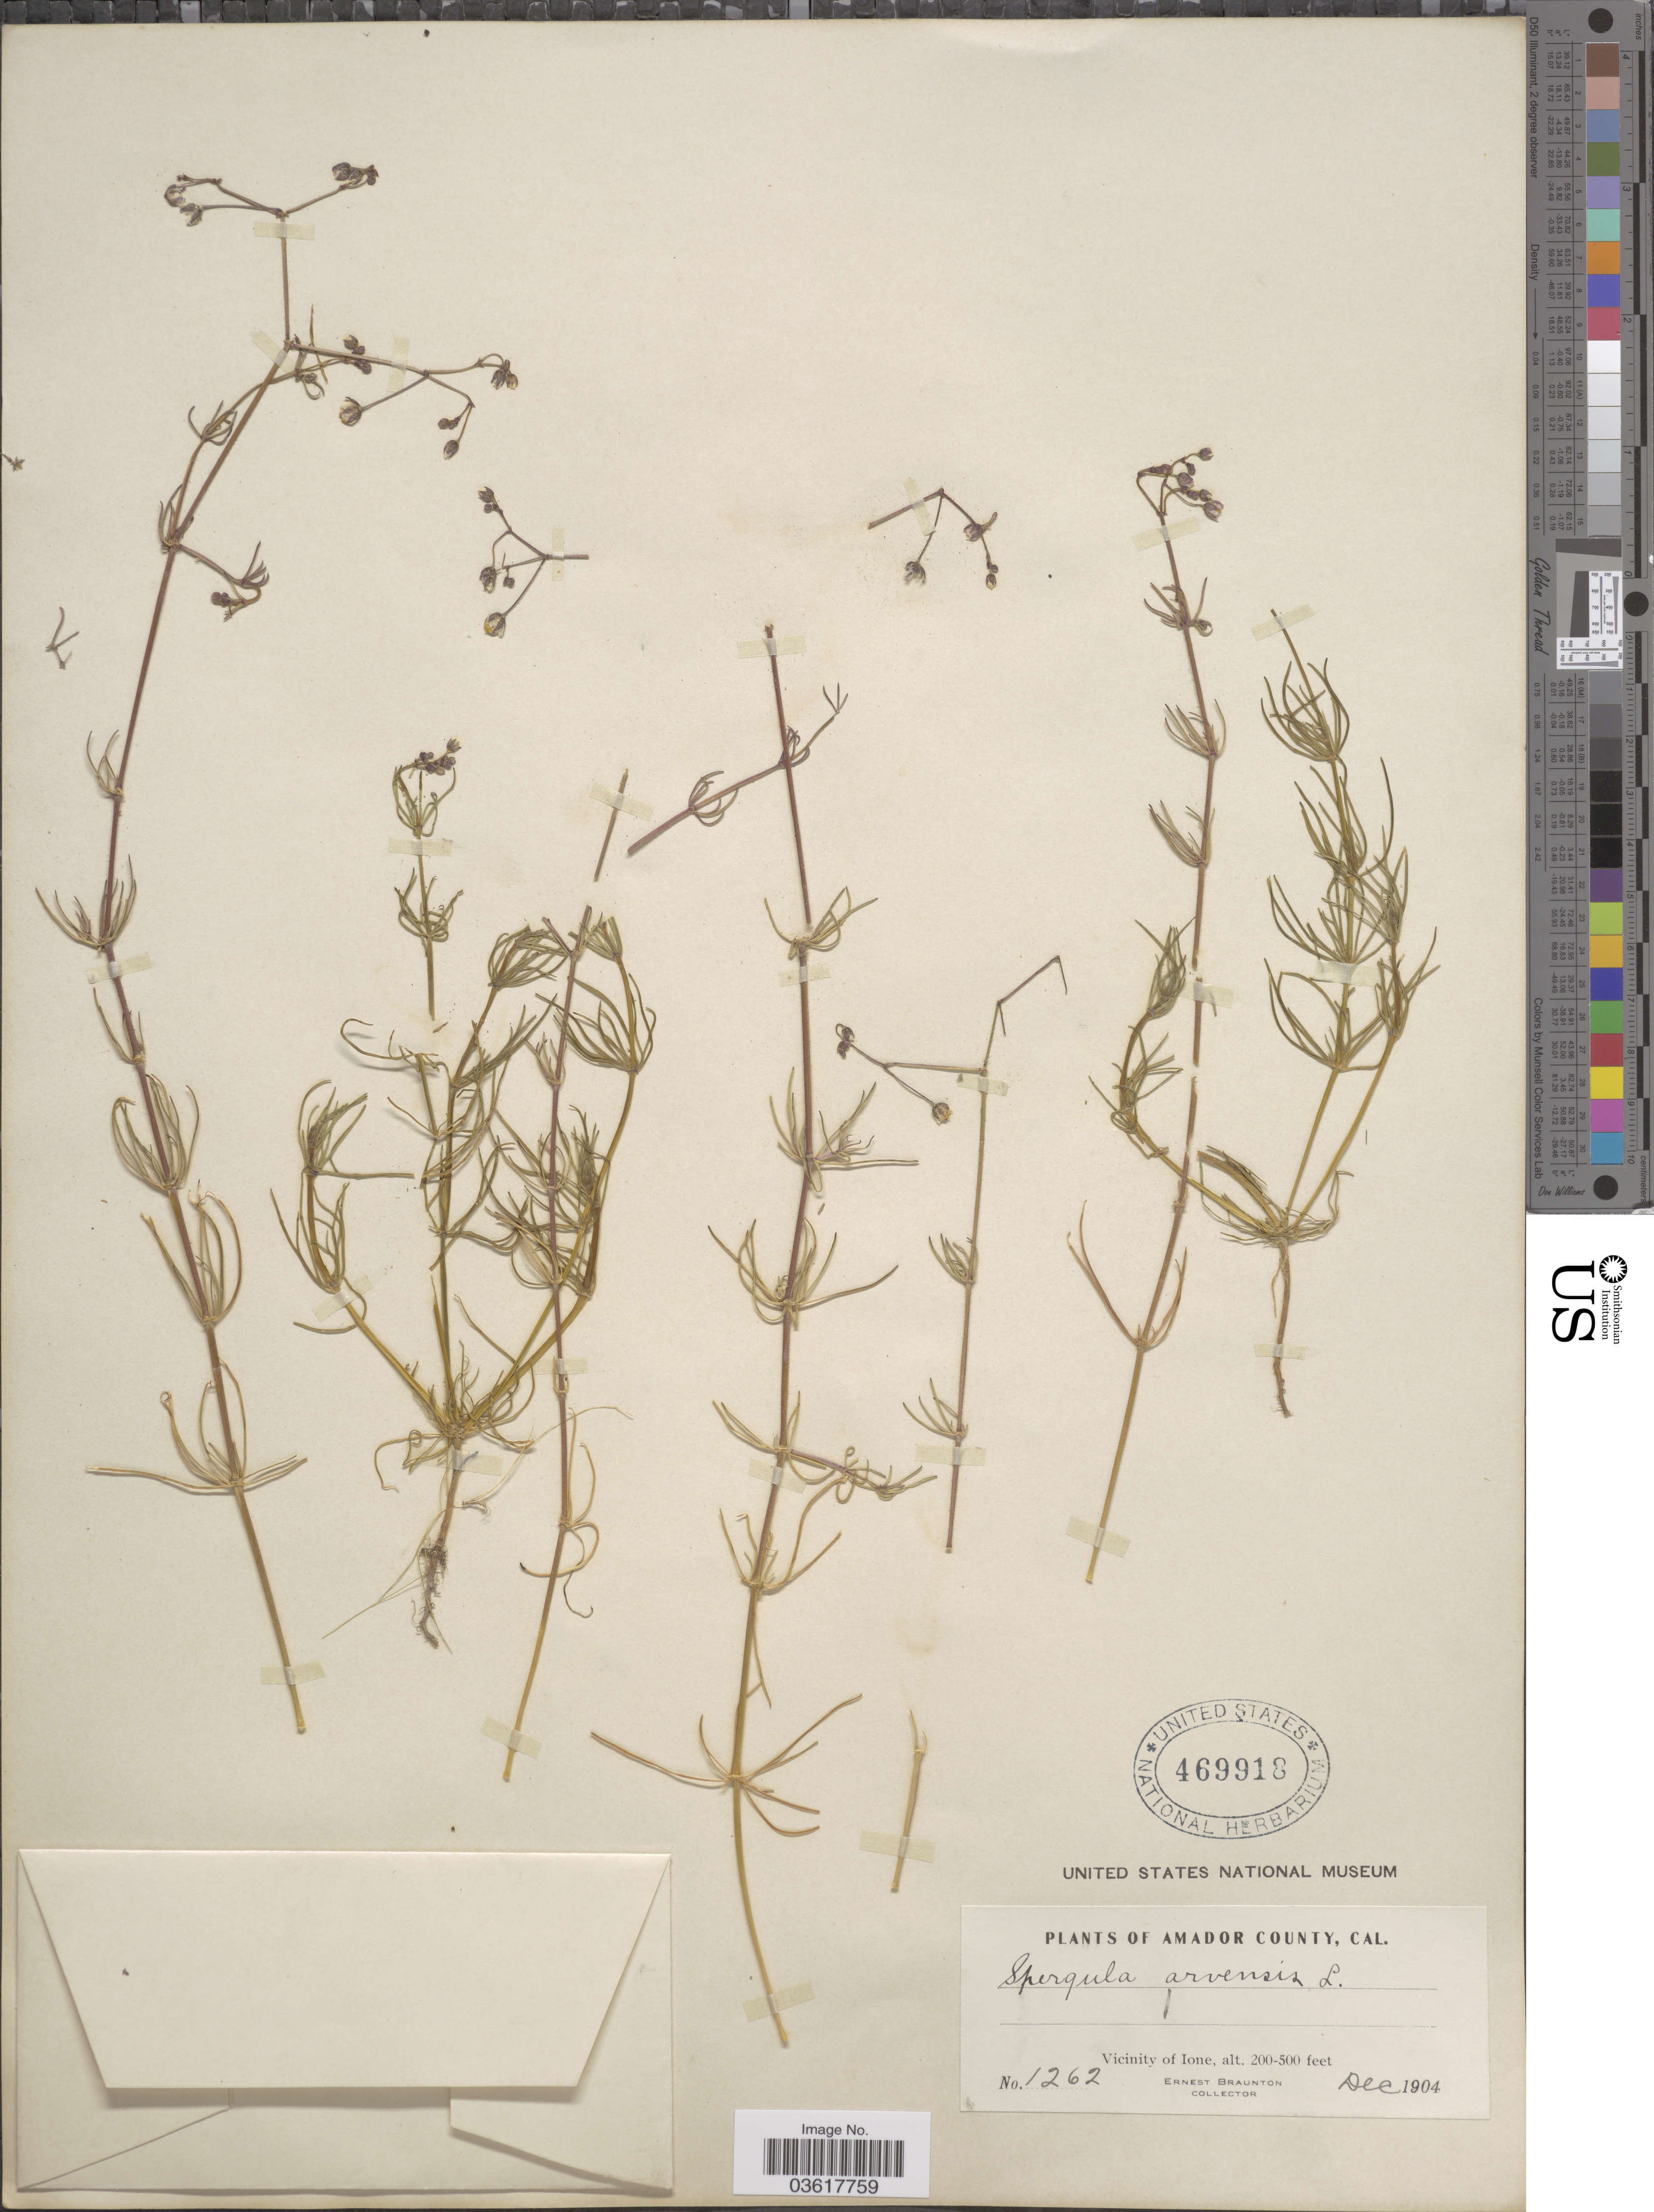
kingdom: Plantae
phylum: Tracheophyta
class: Magnoliopsida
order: Caryophyllales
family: Caryophyllaceae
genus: Spergula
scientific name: Spergula arvensis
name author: L.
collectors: E. Braunton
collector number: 1262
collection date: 1904-12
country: United States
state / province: California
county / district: Amador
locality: Amador County. Vicinity of Ione.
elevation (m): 61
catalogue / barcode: US 469918